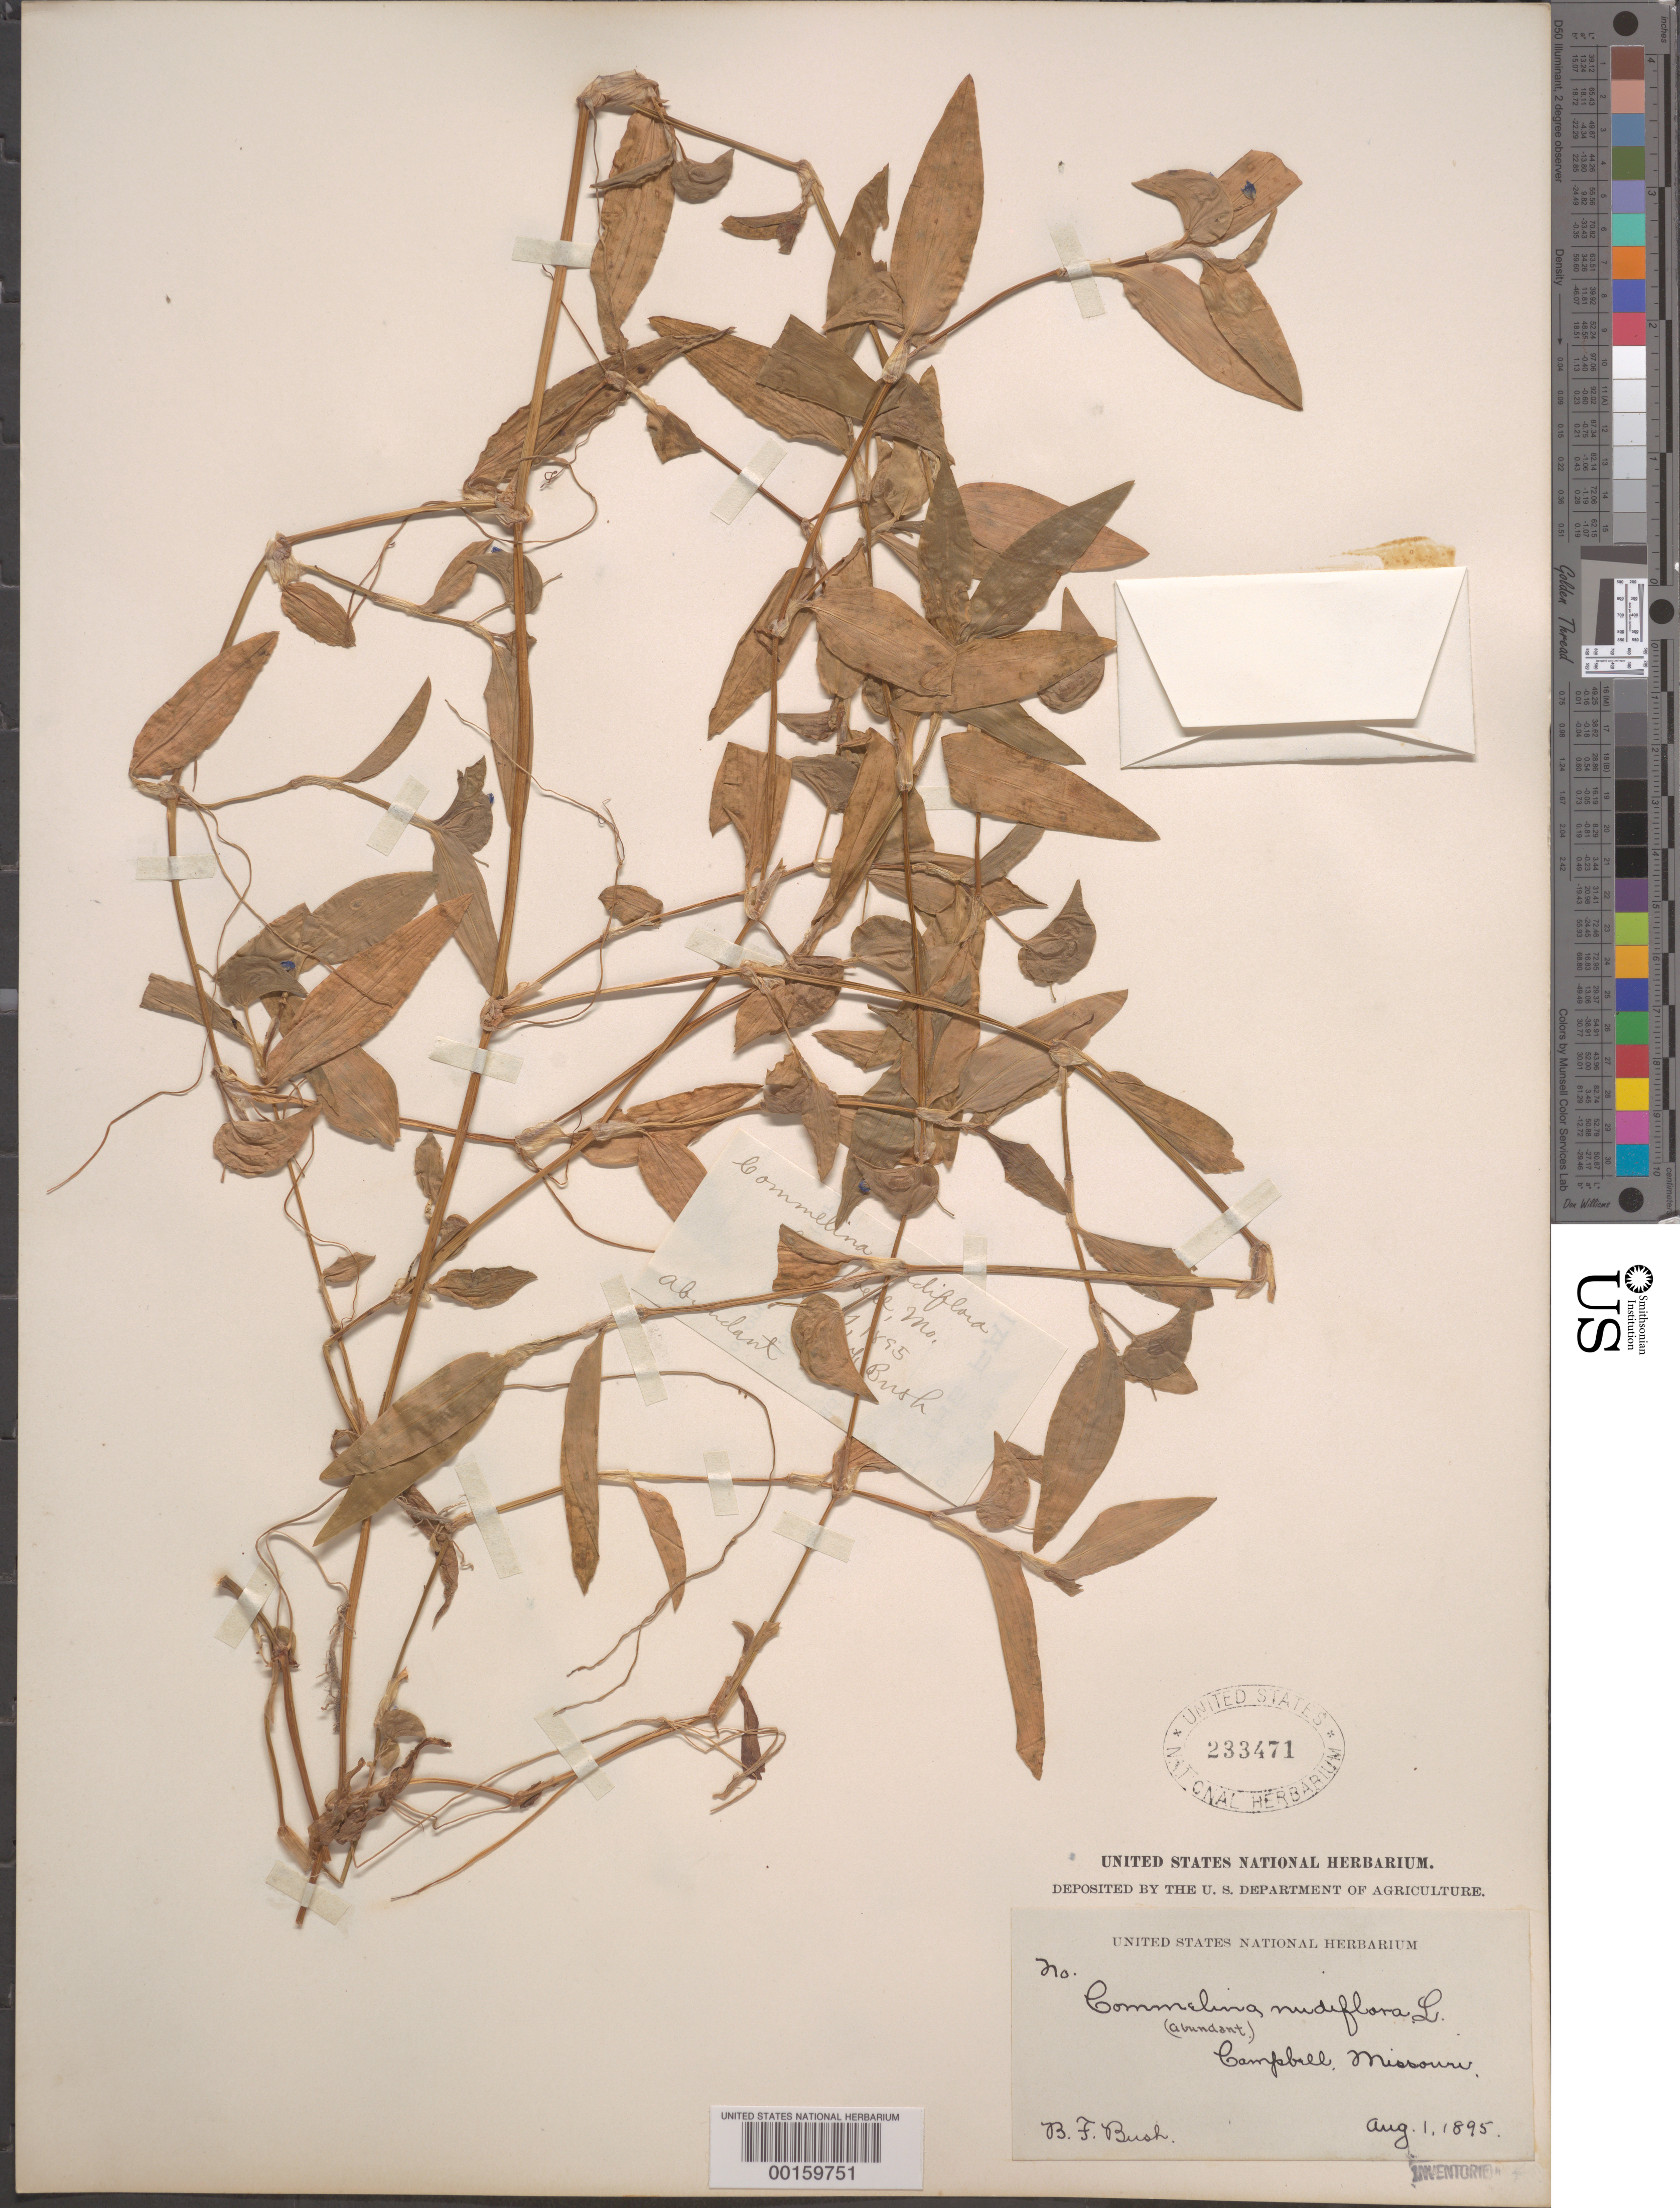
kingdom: Plantae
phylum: Tracheophyta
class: Liliopsida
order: Commelinales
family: Commelinaceae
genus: Commelina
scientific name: Commelina diffusa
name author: Burm. f.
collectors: B. F. Bush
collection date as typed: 01 Aug 1895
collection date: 1895-08-01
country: United States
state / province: Missouri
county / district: Dunklin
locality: Campbell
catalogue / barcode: US 233471